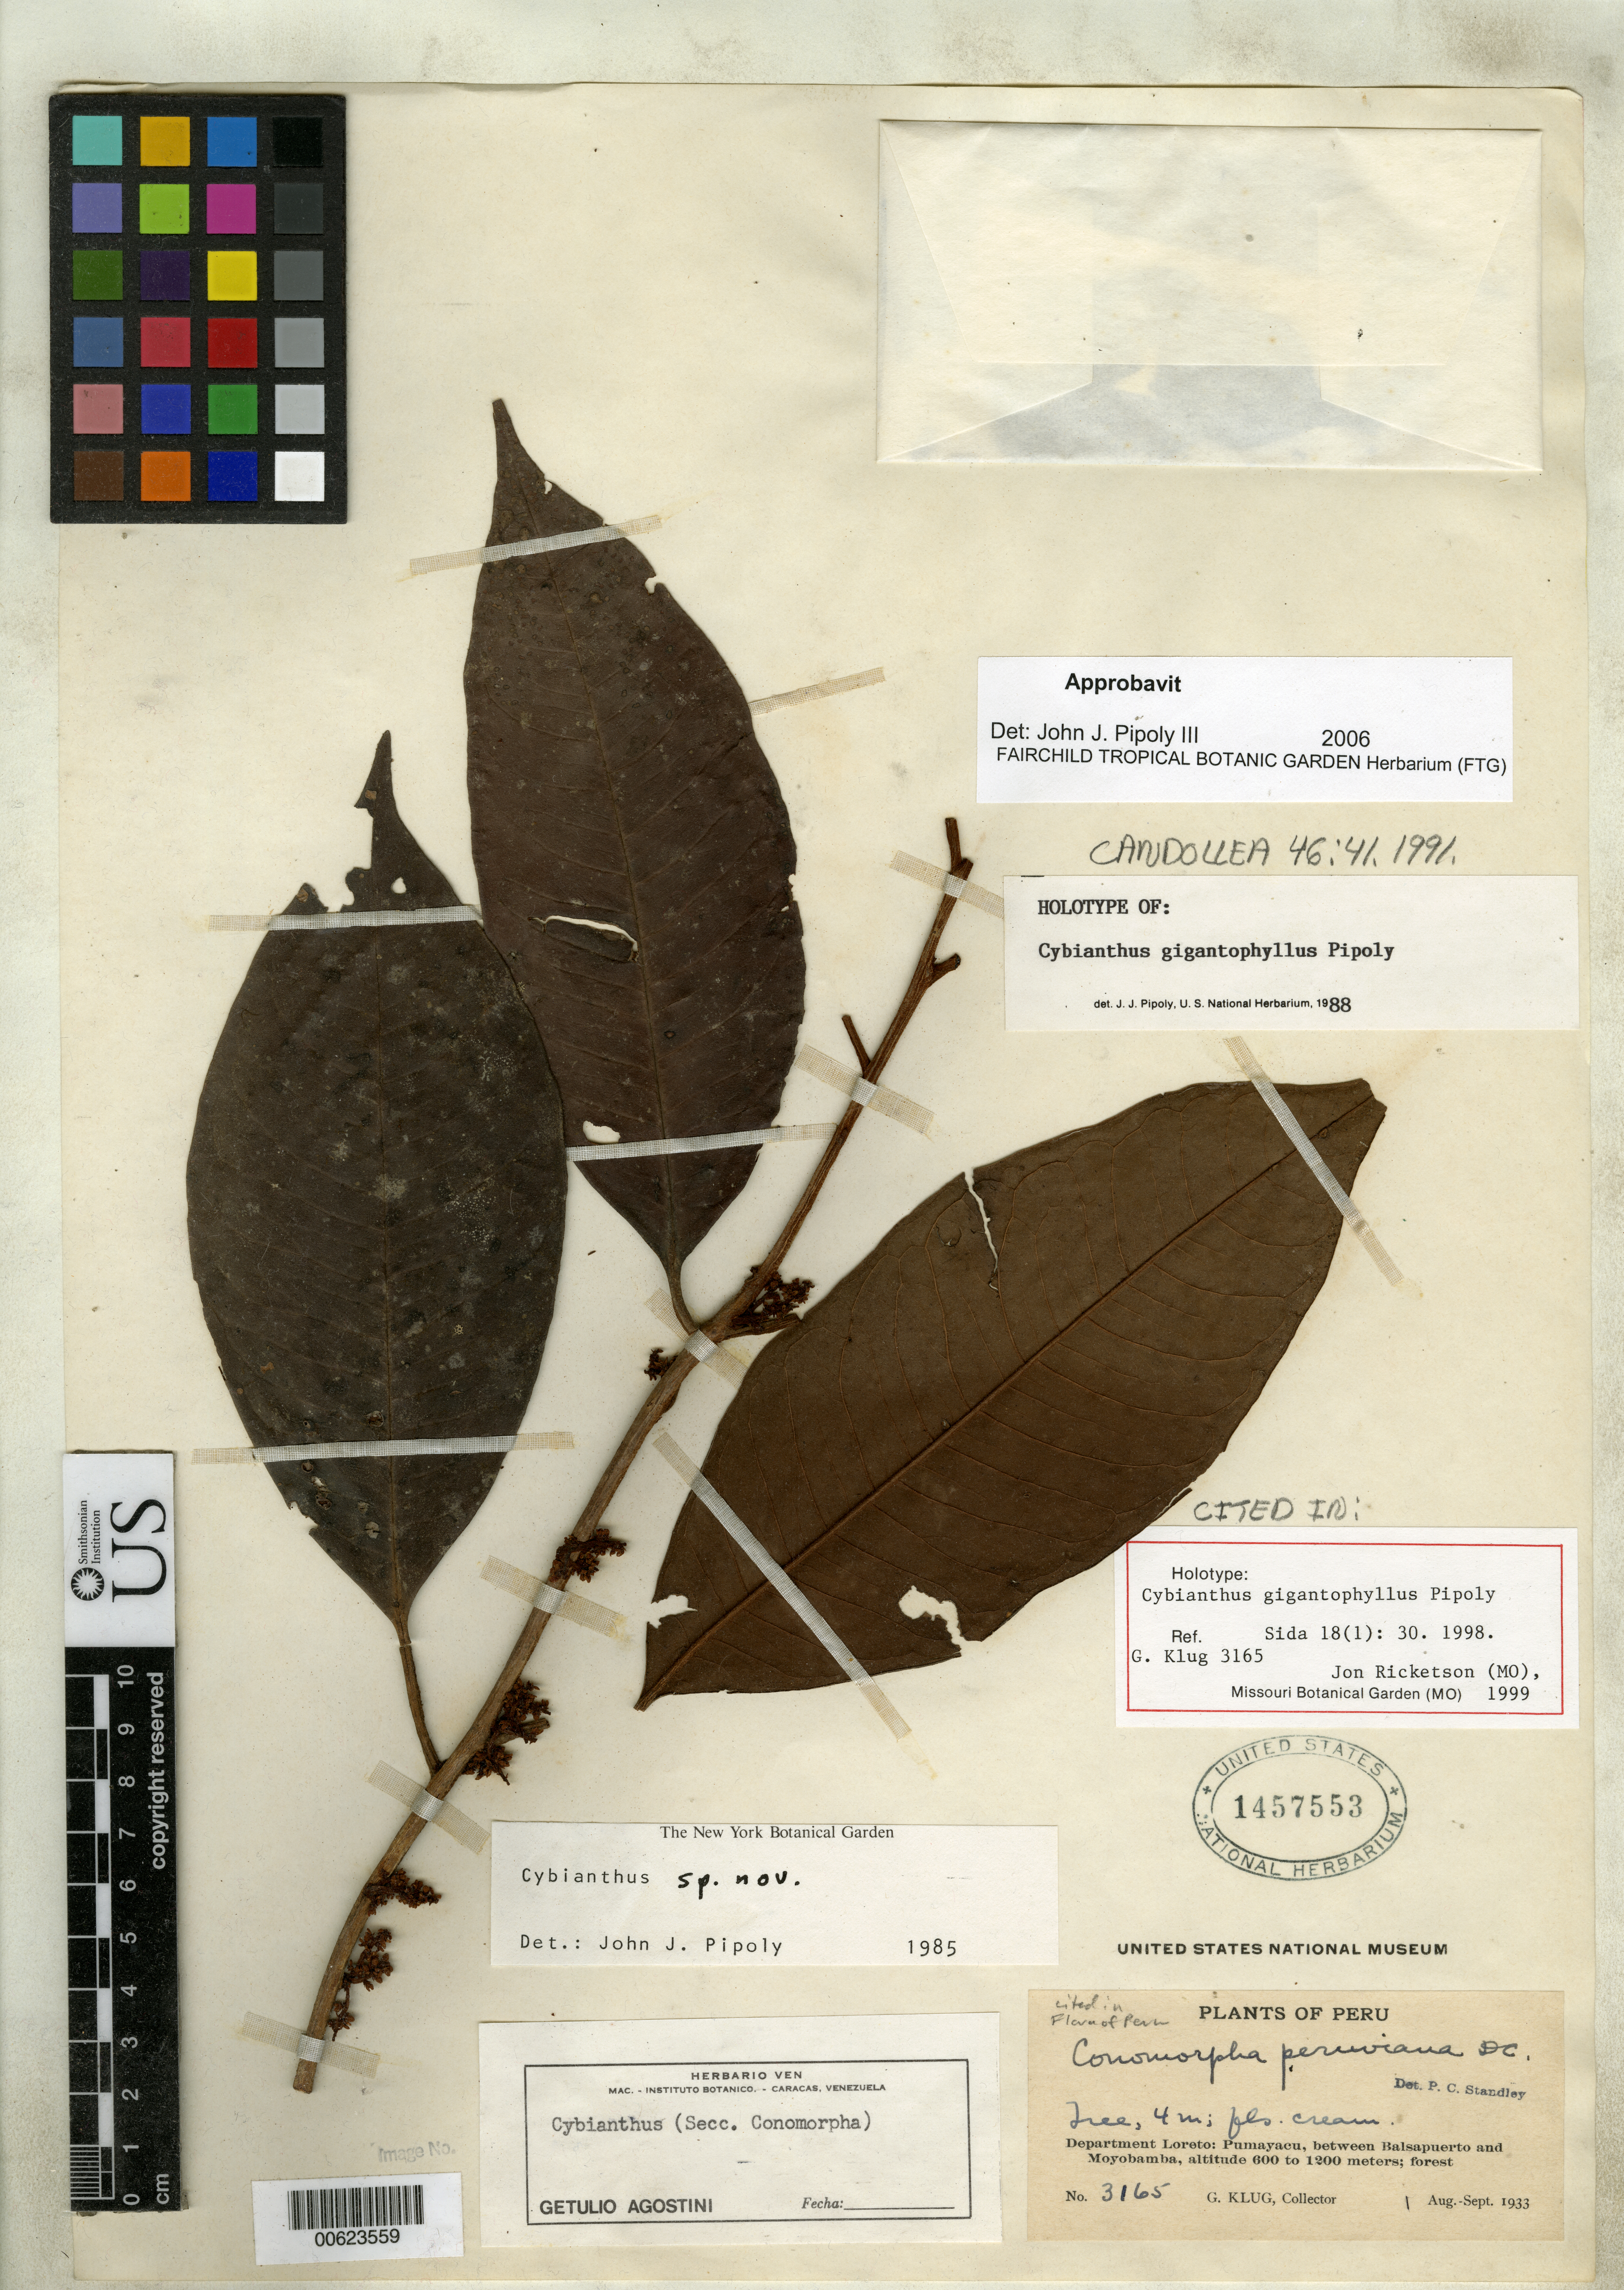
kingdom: Plantae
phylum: Tracheophyta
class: Magnoliopsida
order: Ericales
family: Primulaceae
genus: Cybianthus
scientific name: Cybianthus gigantophyllus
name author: Pipoly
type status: Holotype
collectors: G. Klug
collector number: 3165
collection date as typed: Aug 1933 to -- Sep 1933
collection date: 1933-08/1933-09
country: Peru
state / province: Loreto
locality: Pumayacu, between Balsapuerto and Moyobamba.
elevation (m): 600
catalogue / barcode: US 1457553